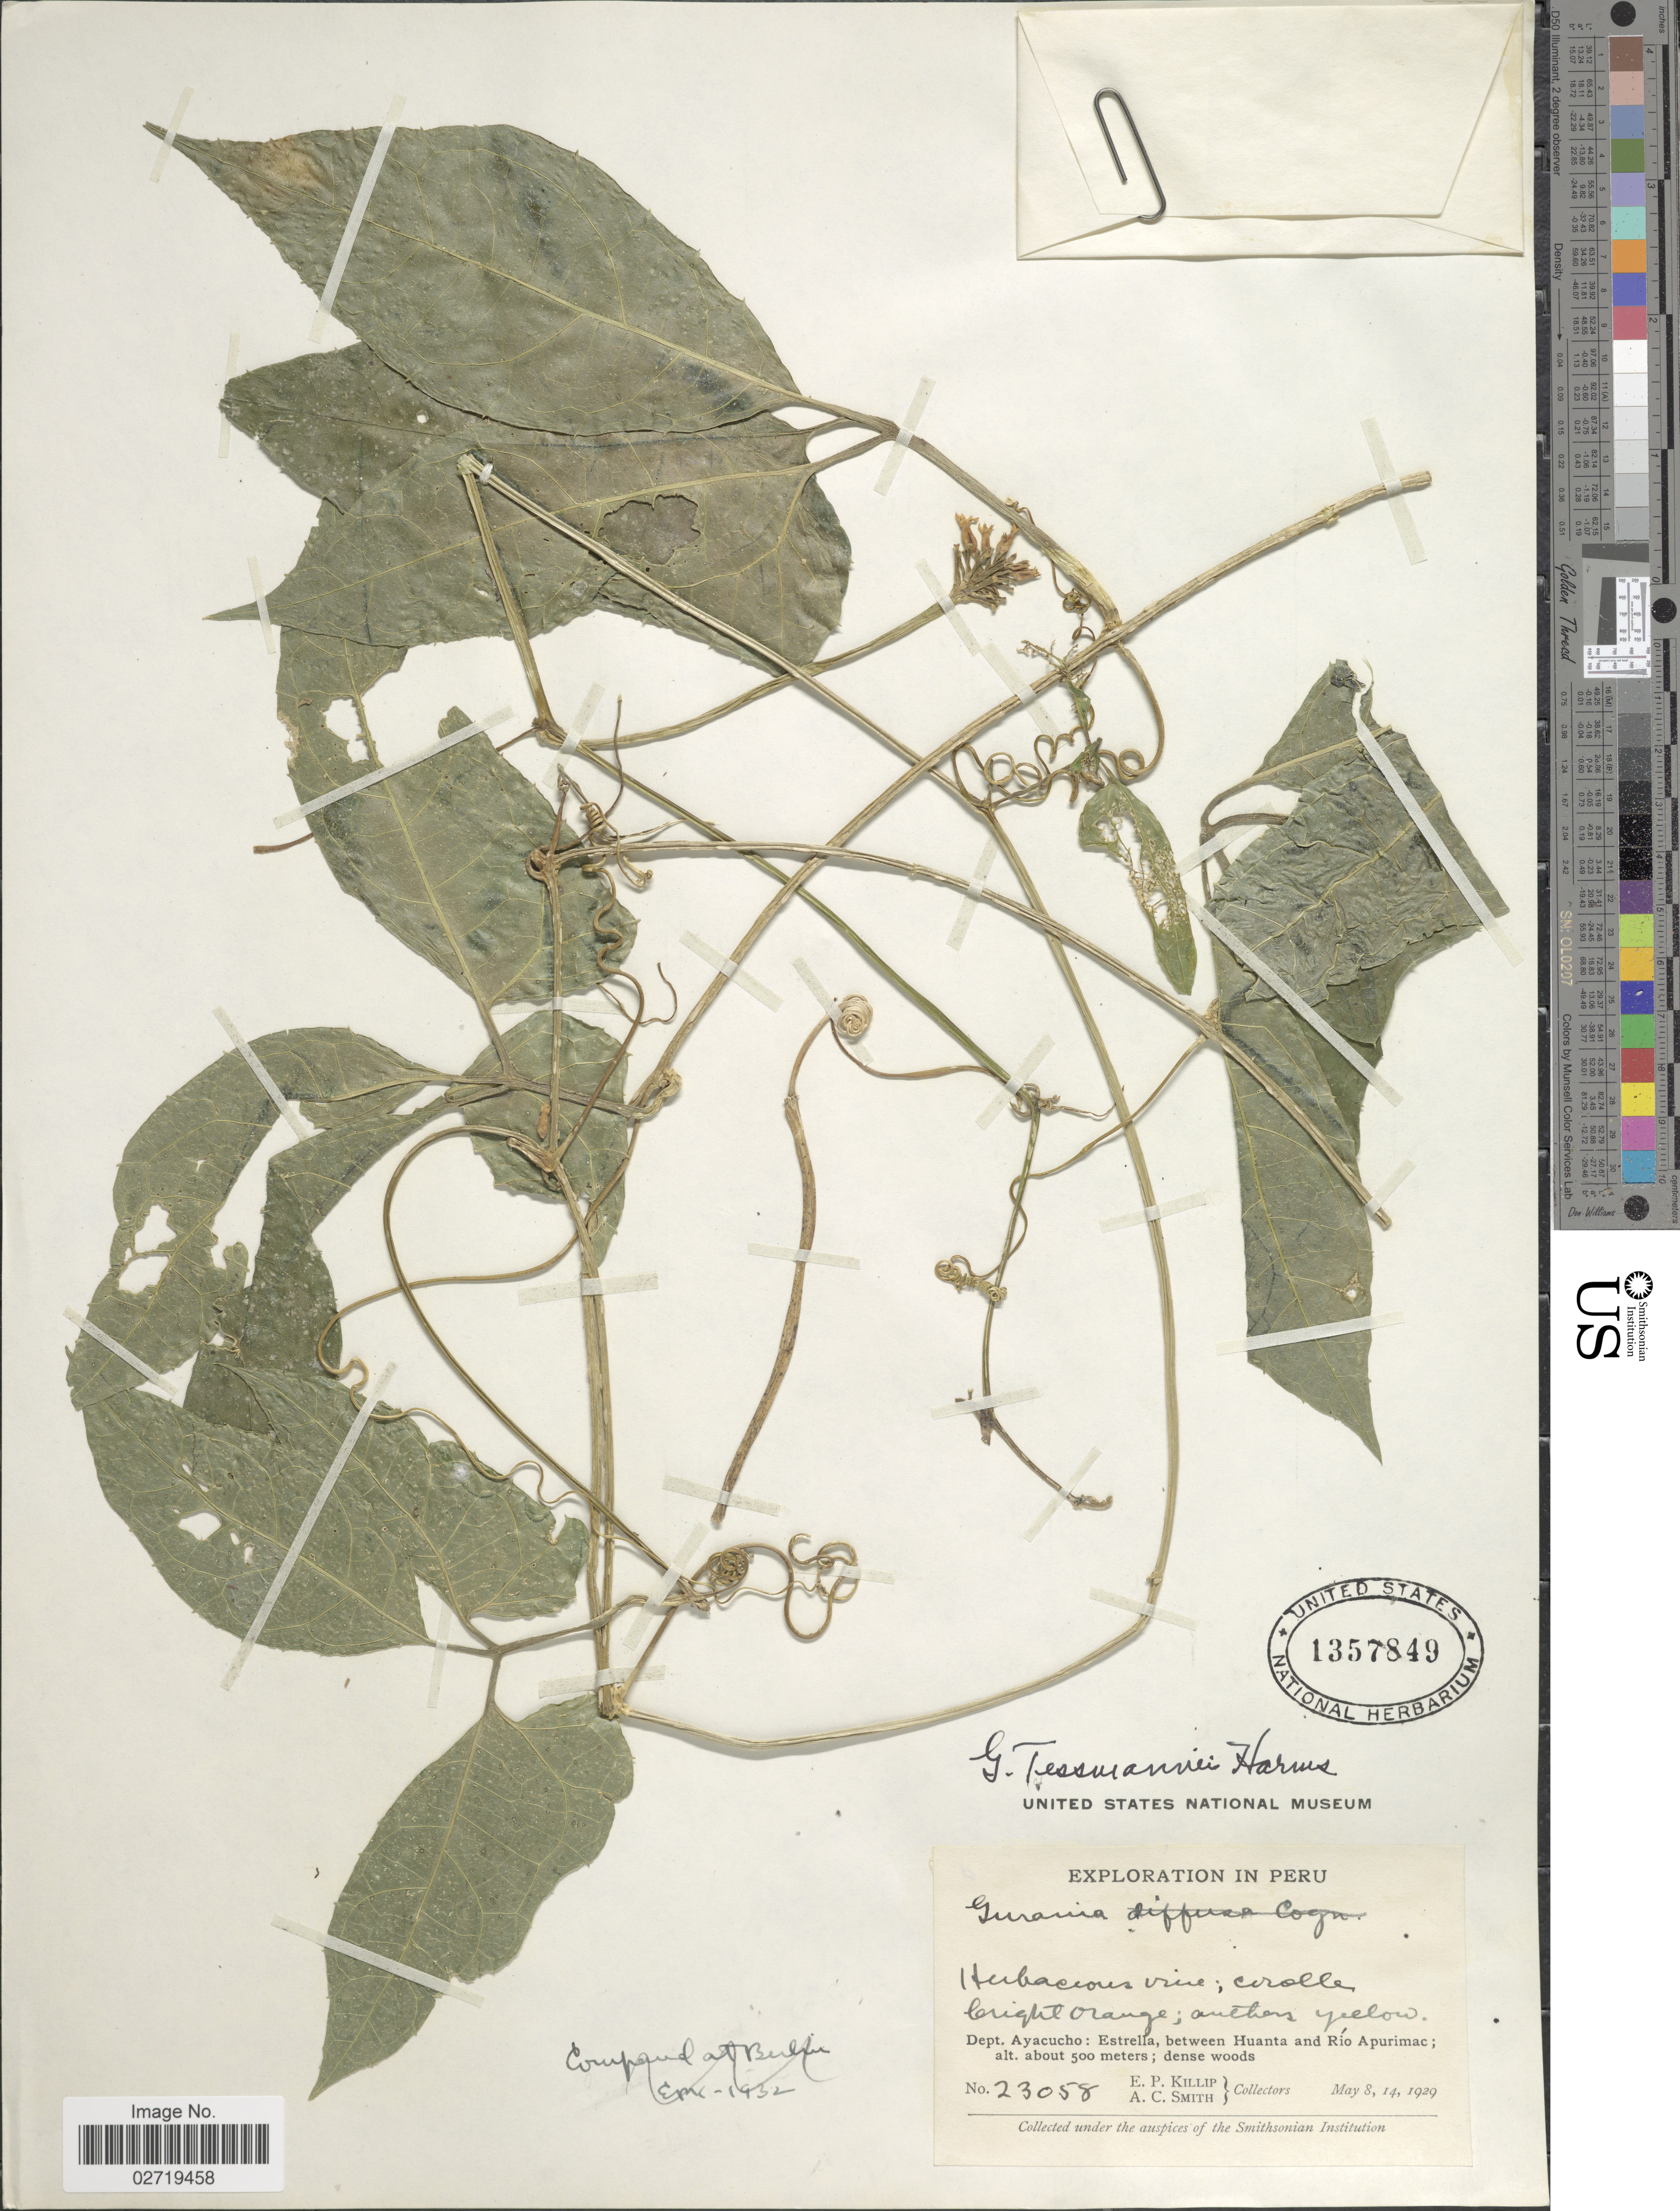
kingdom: Plantae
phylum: Tracheophyta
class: Magnoliopsida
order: Cucurbitales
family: Cucurbitaceae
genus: Gurania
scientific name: Gurania tessmannii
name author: Harms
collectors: E. P. Killip & A. C. Smith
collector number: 23058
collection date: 1929-05-08/1929-05-14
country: Peru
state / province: Ayacucho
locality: Dept. Ayacucho: Estrella, between Huanta and Río Apurimac; dense woods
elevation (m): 500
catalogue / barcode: US 1357849